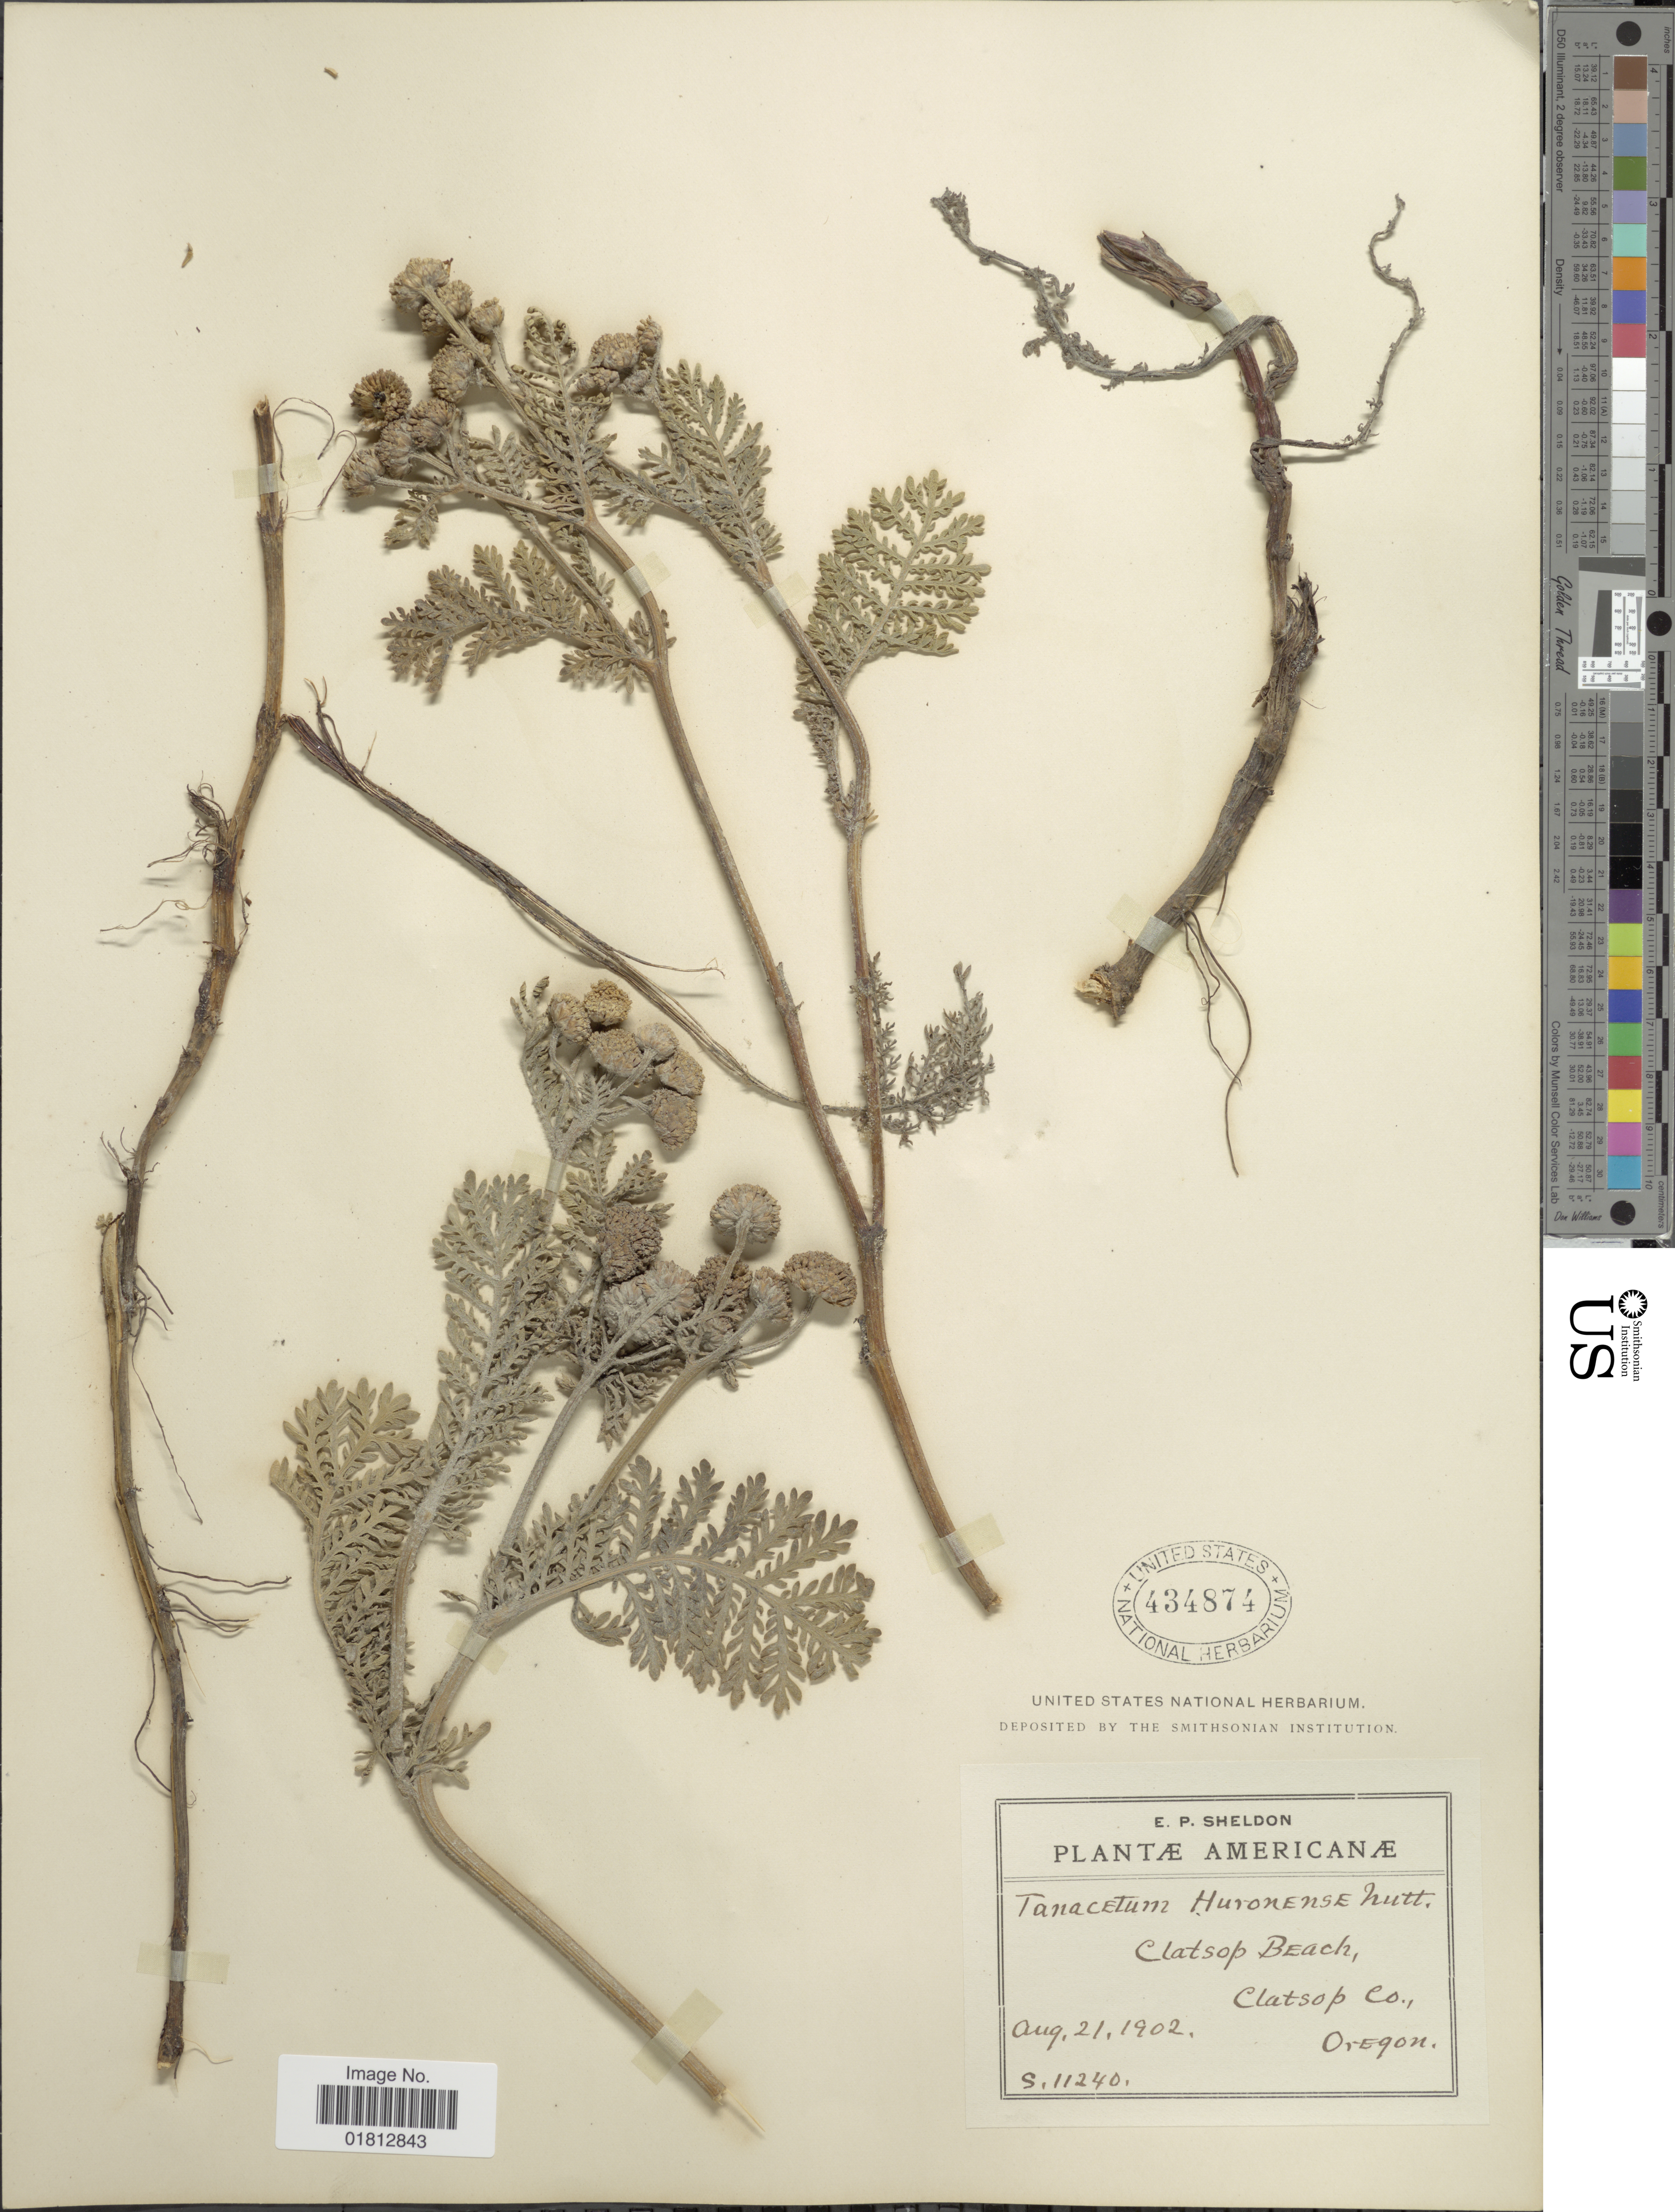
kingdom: Plantae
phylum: Tracheophyta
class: Magnoliopsida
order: Asterales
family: Asteraceae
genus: Tanacetum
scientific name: Tanacetum douglasii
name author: DC.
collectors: E. P. Sheldon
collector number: S11240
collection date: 1902-08-21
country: United States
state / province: Oregon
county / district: Clatsop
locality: Clatsop Beach, Clatsop Co.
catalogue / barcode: US 434874